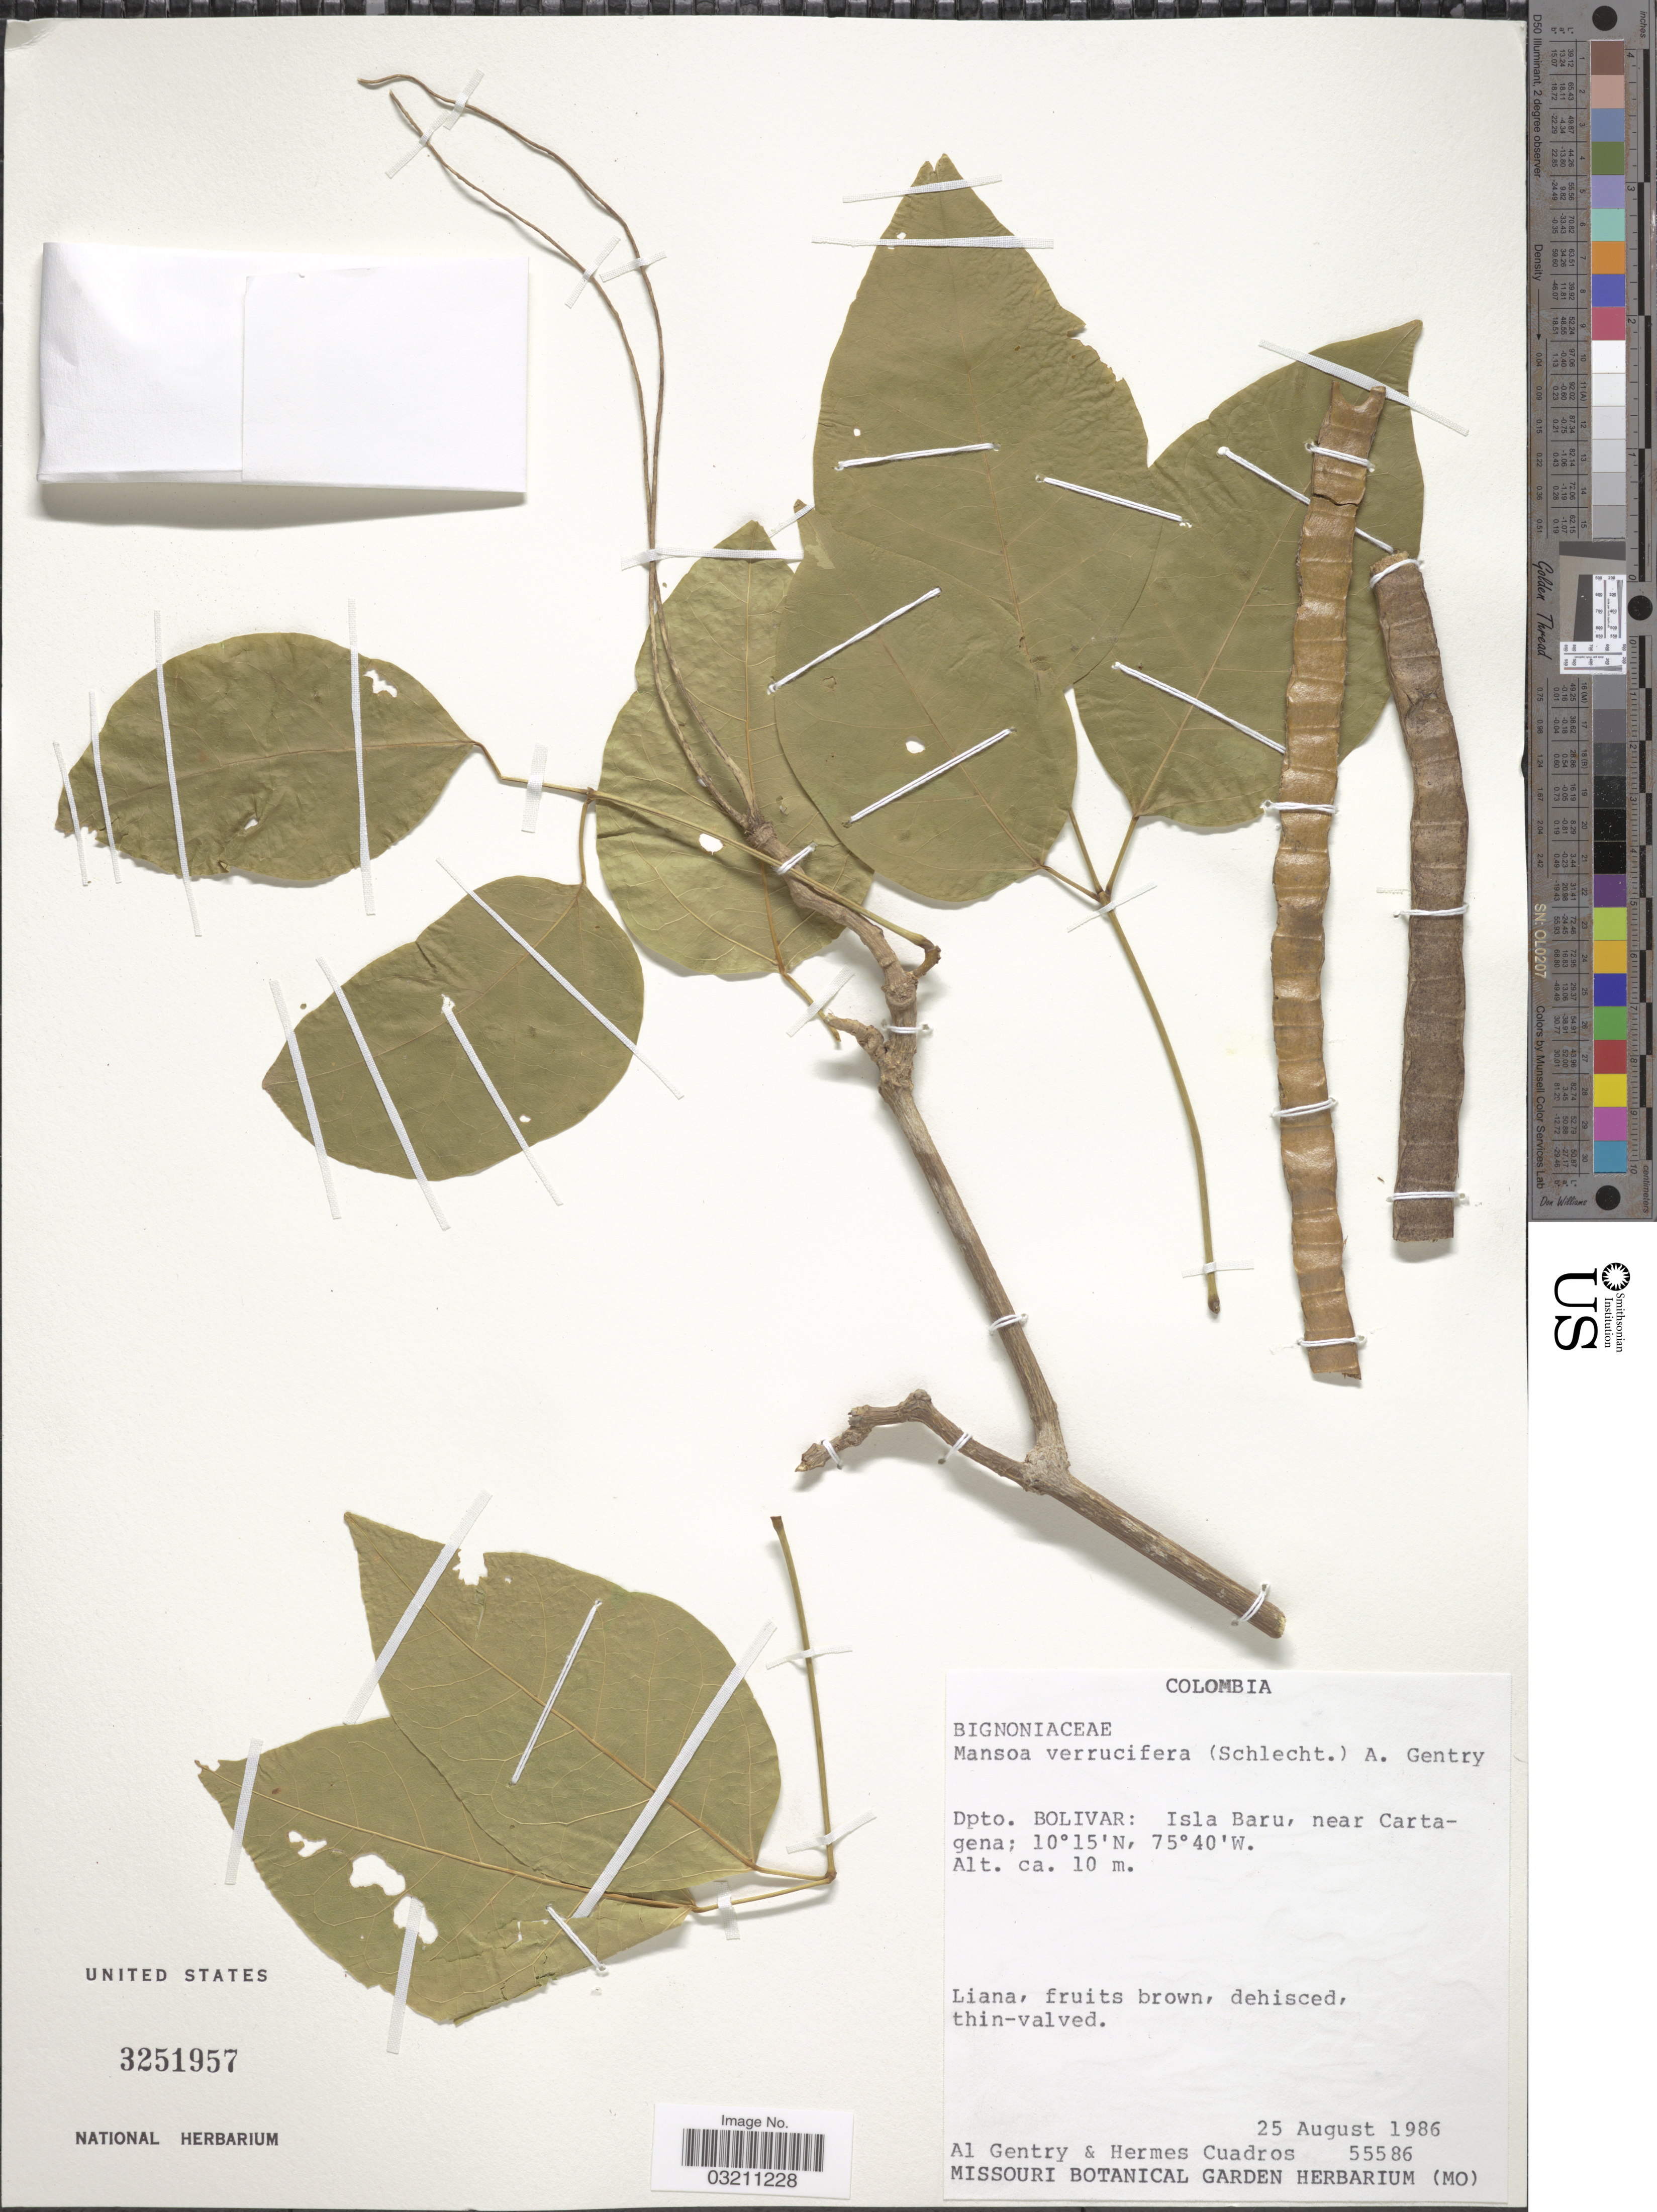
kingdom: Plantae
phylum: Tracheophyta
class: Magnoliopsida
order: Lamiales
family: Bignoniaceae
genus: Mansoa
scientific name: Mansoa verrucifera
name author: (Schltdl.) A.H. Gentry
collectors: A. H. Gentry & H. Cuadros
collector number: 55586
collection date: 1986-08-25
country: Colombia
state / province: Bolívar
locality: Dpto. Bolivar: Isla Baru, near Cartagena.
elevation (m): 10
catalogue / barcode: US 3251957